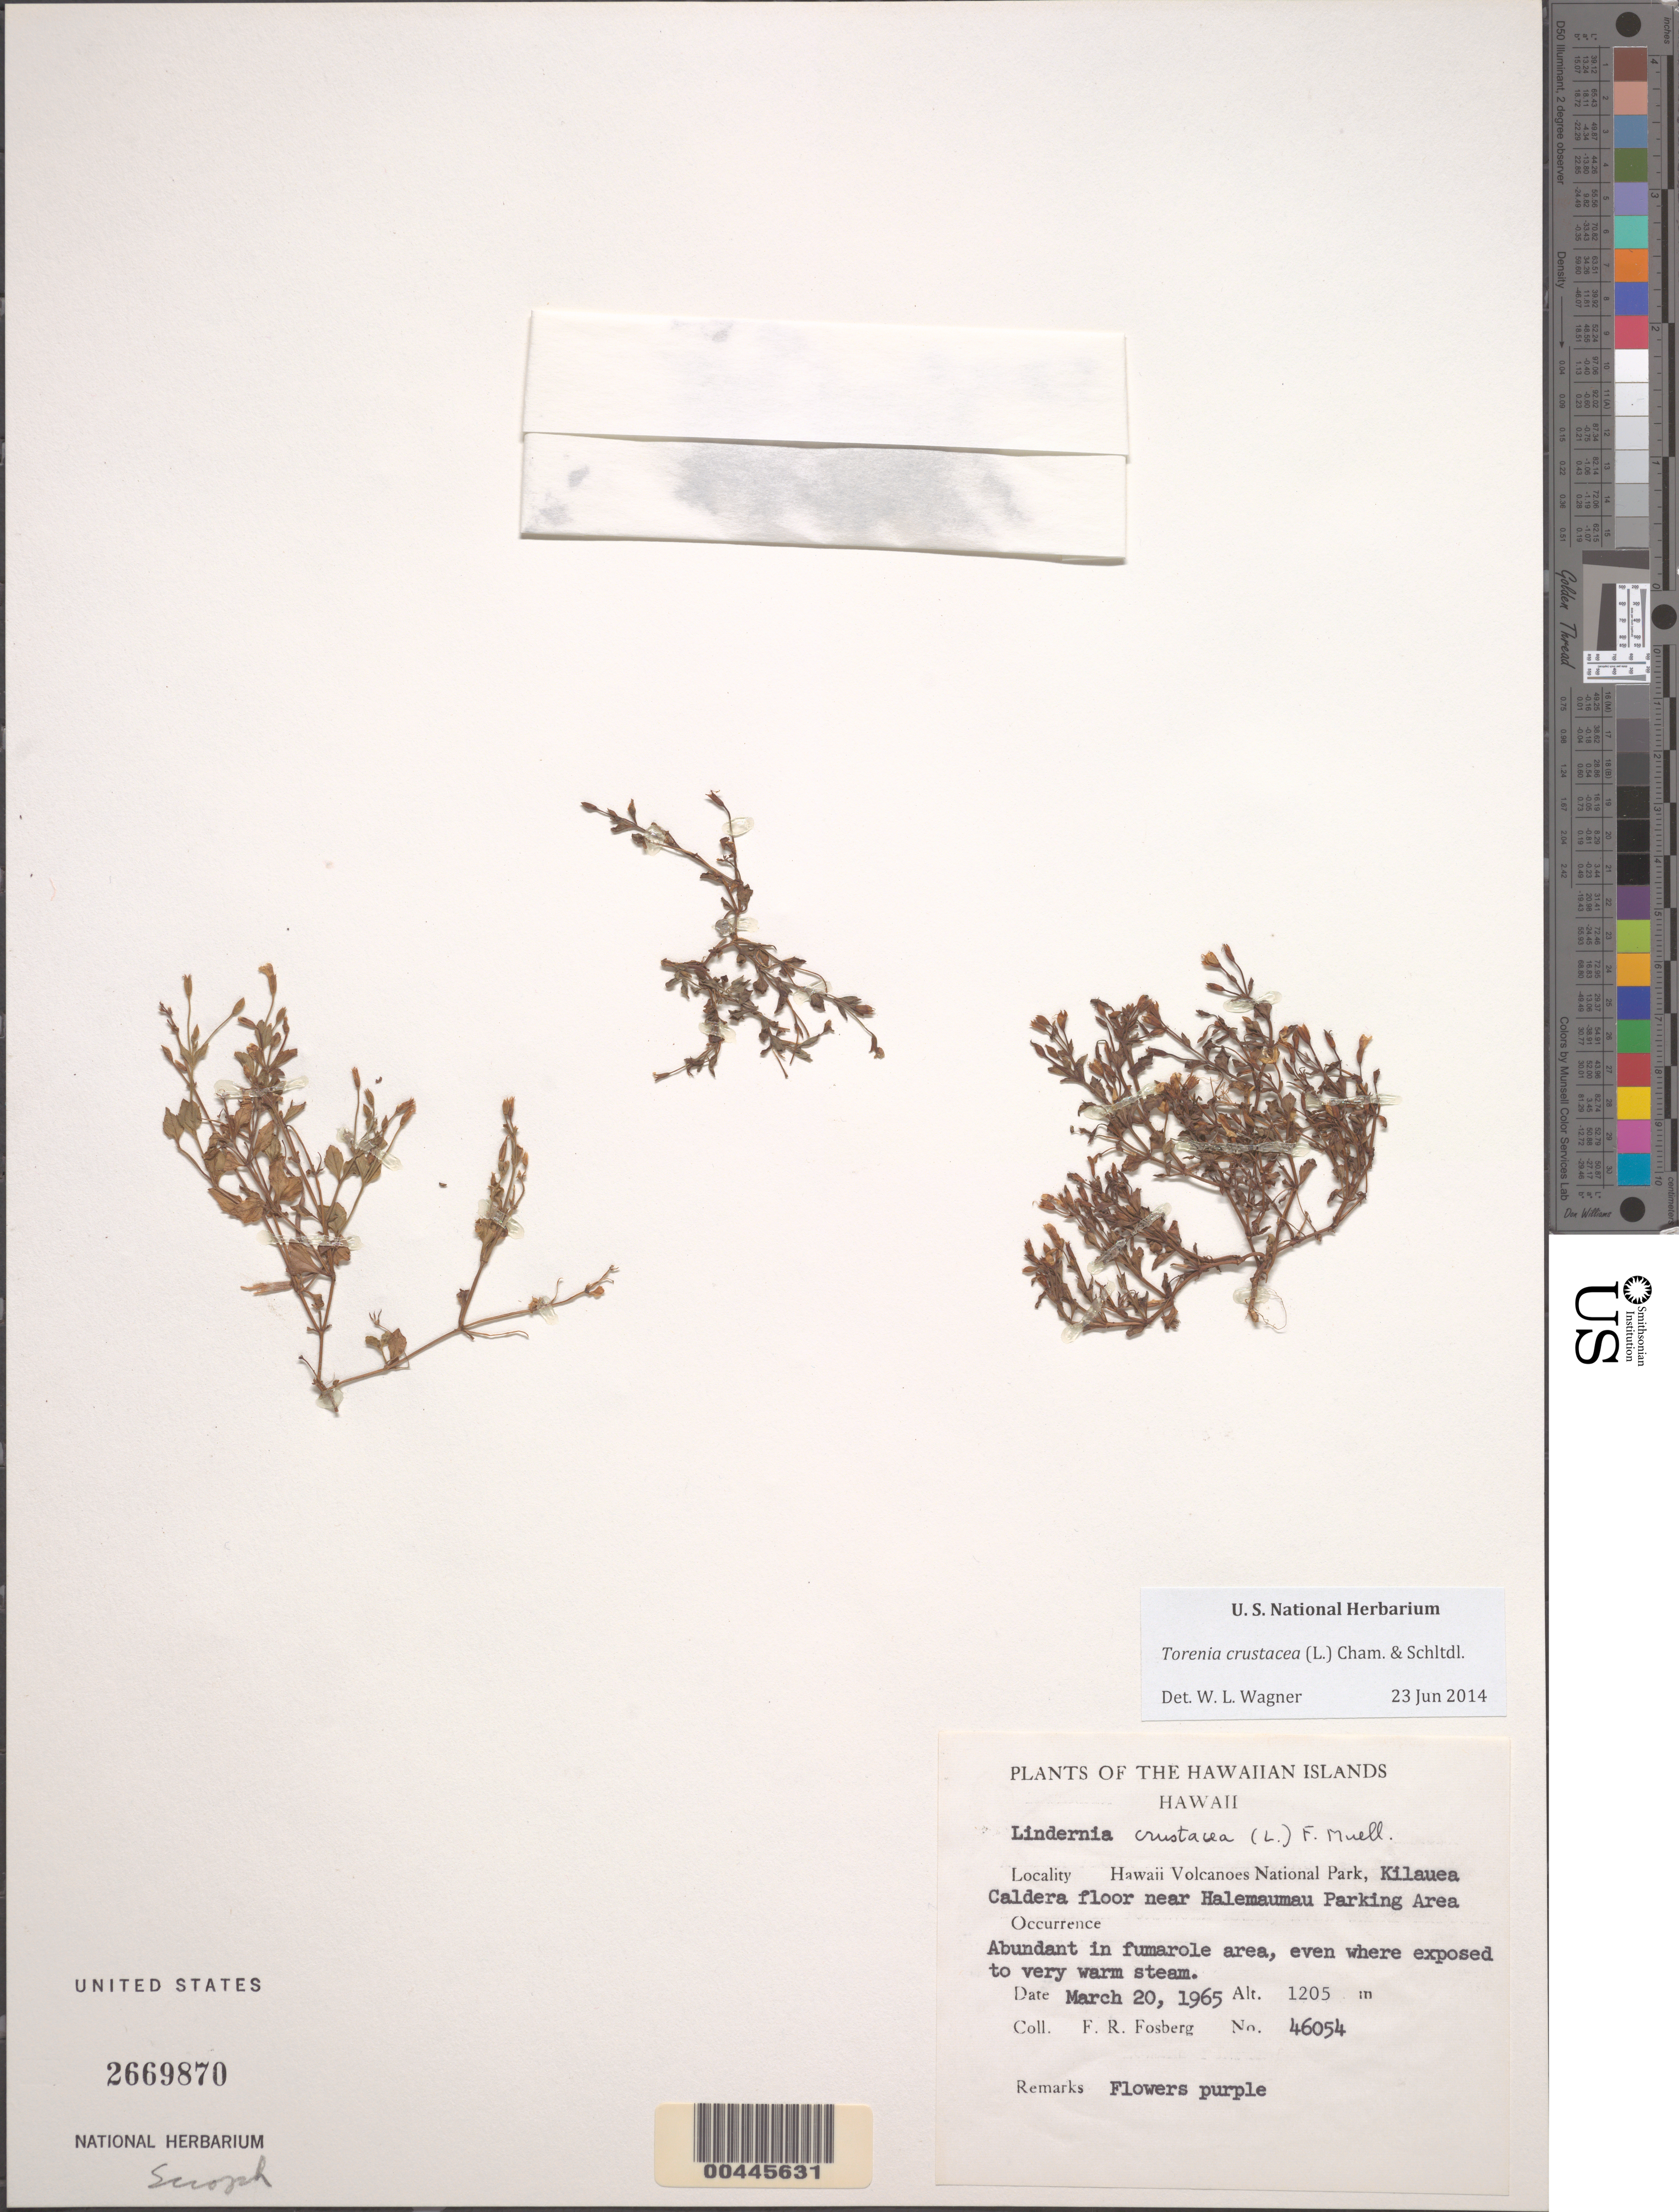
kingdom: Plantae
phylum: Tracheophyta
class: Magnoliopsida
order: Lamiales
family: Linderniaceae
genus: Torenia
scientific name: Torenia crustacea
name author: (L.) Cham. & Schltdl.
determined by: Wagner, W. L., (BOT), Smithsonian Institution - National Museum of Natural History (UNITED STATES)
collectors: F. R. Fosberg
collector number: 46054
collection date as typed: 20 Mar 1965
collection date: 1965-03-20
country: United States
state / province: Hawaii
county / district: Hawaii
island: Hawaii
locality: Hawaii Volcanoes National Park, Kilauea Caldera floor near Halemaumau Parking Area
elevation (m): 1205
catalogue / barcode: US 2669870